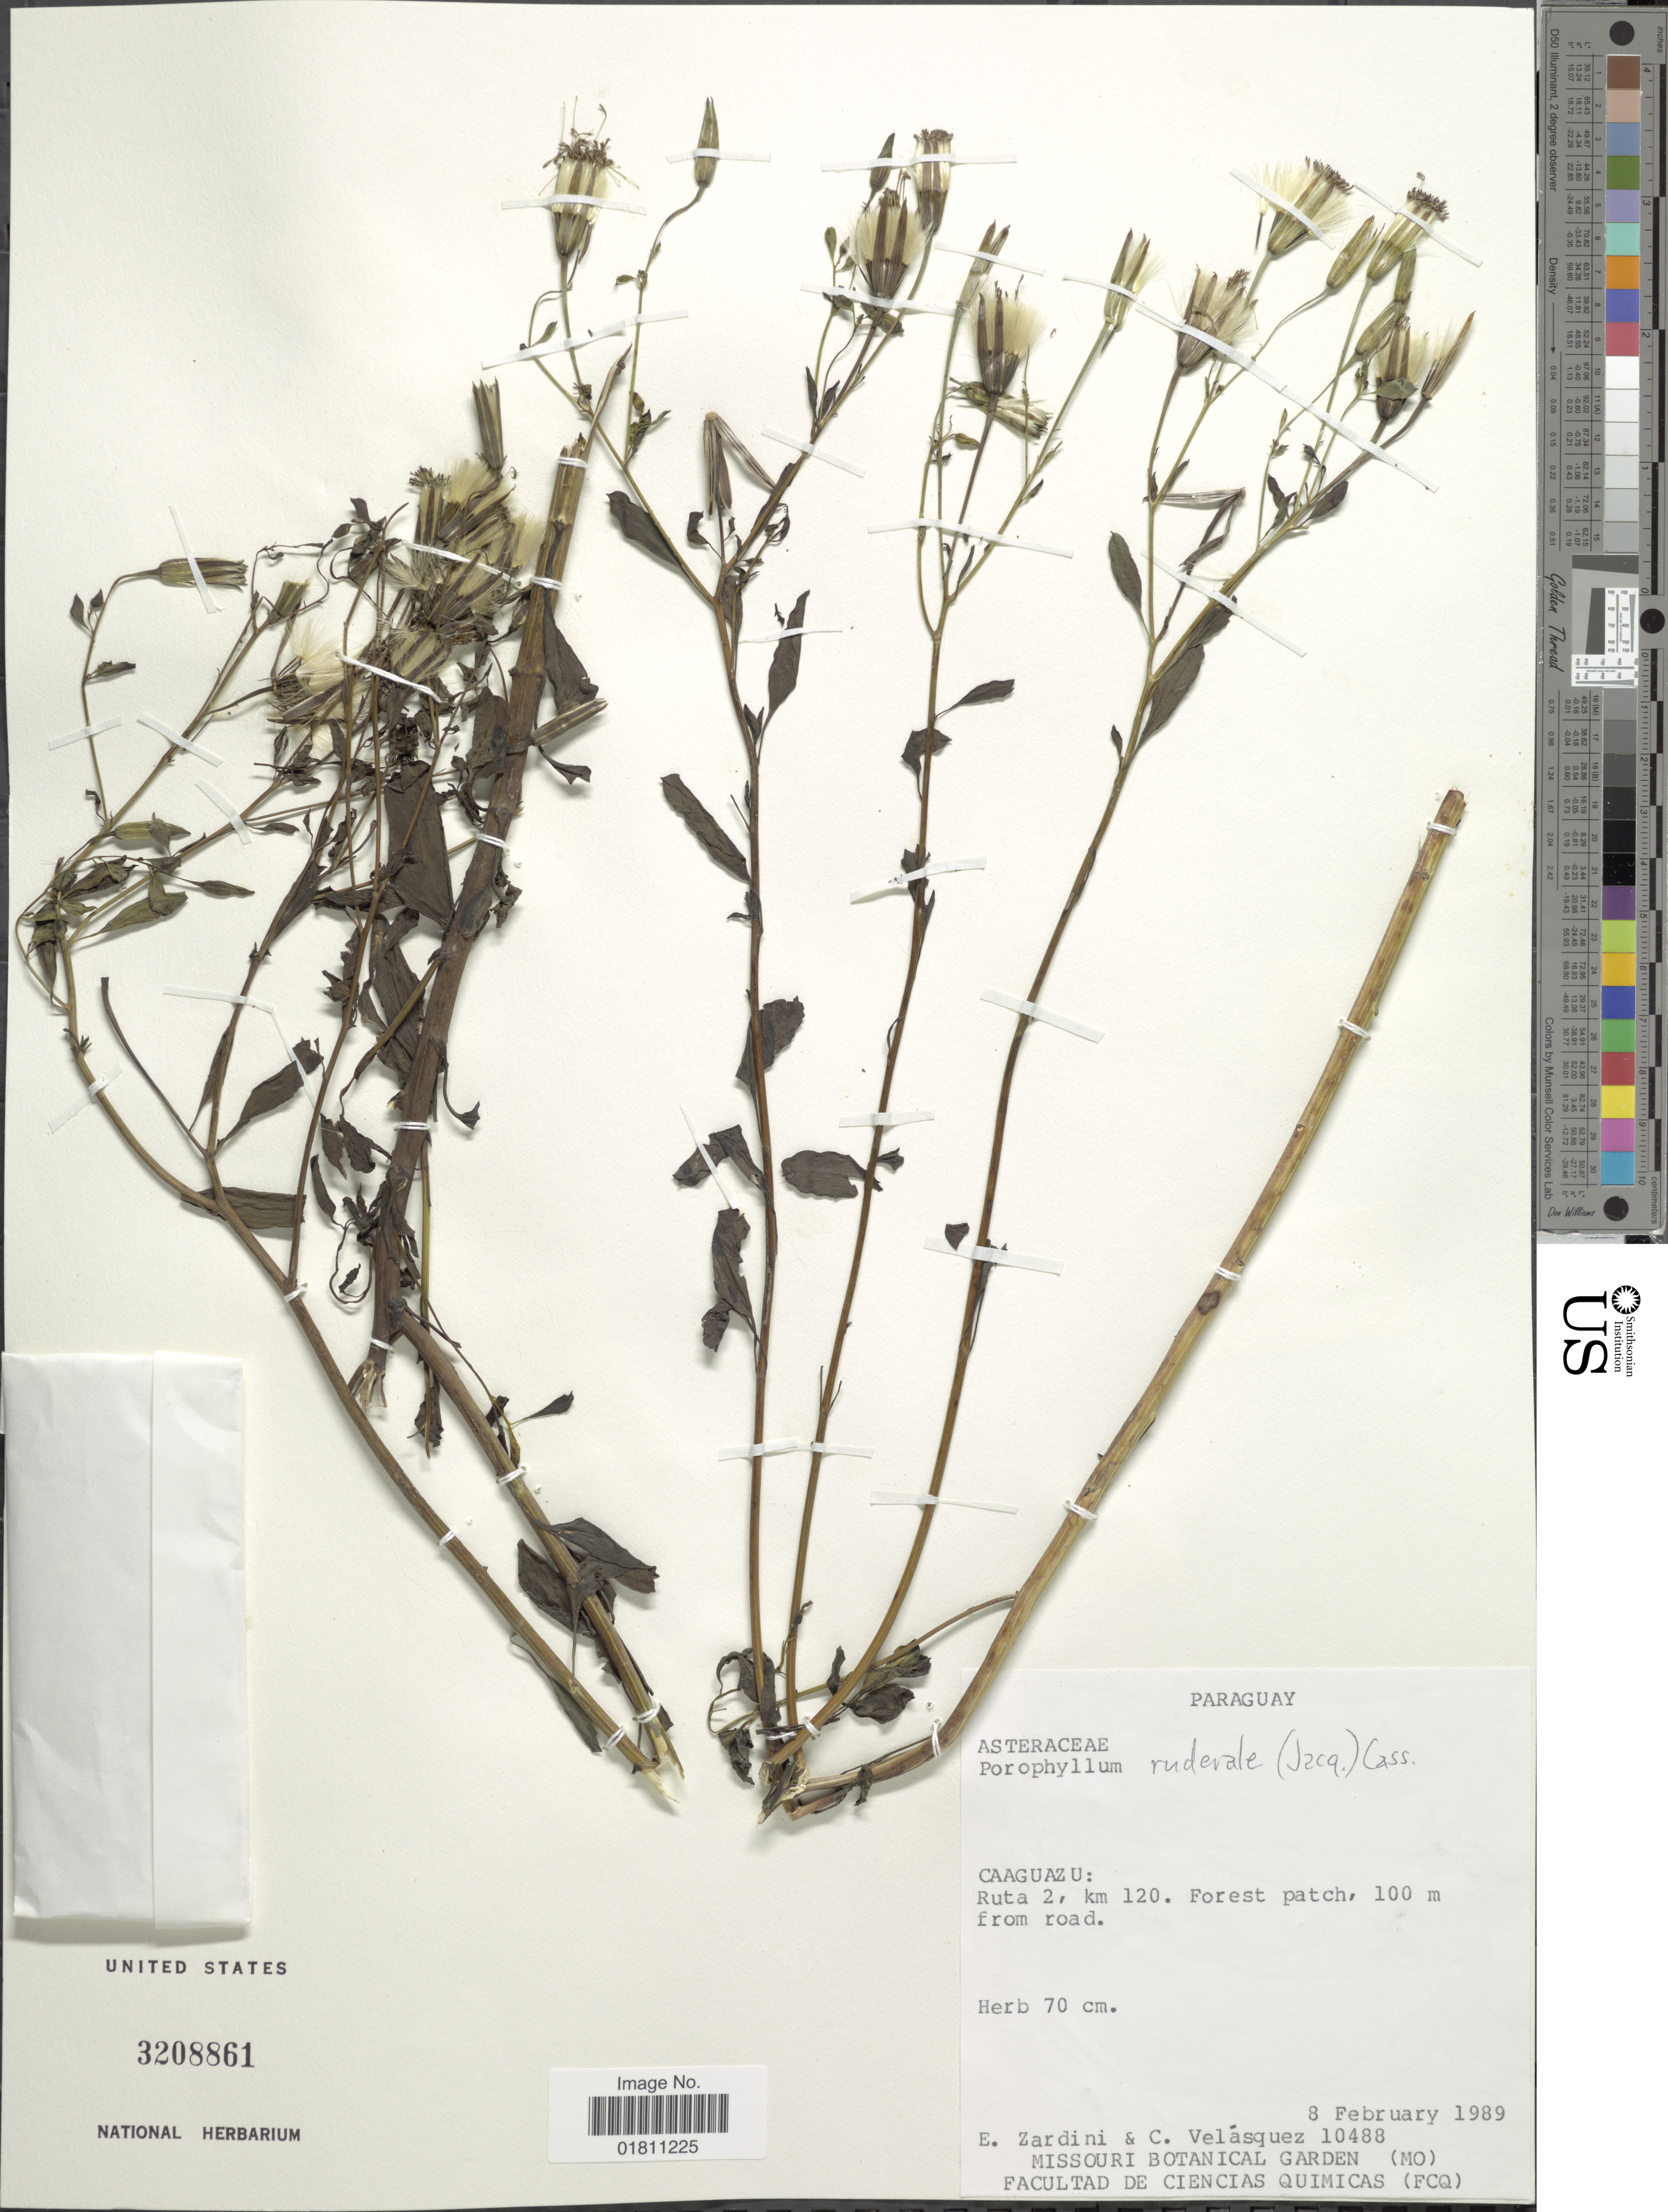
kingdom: Plantae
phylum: Tracheophyta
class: Magnoliopsida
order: Asterales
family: Asteraceae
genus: Porophyllum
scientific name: Porophyllum ruderale subsp. ruderale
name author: (Jacq.) Cass.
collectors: E. M. Zardini & C. Velasquez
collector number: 10488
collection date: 1989-02-08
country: Paraguay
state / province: Caaguazu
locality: Ruta 2, km 120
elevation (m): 100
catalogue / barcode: US 3208861